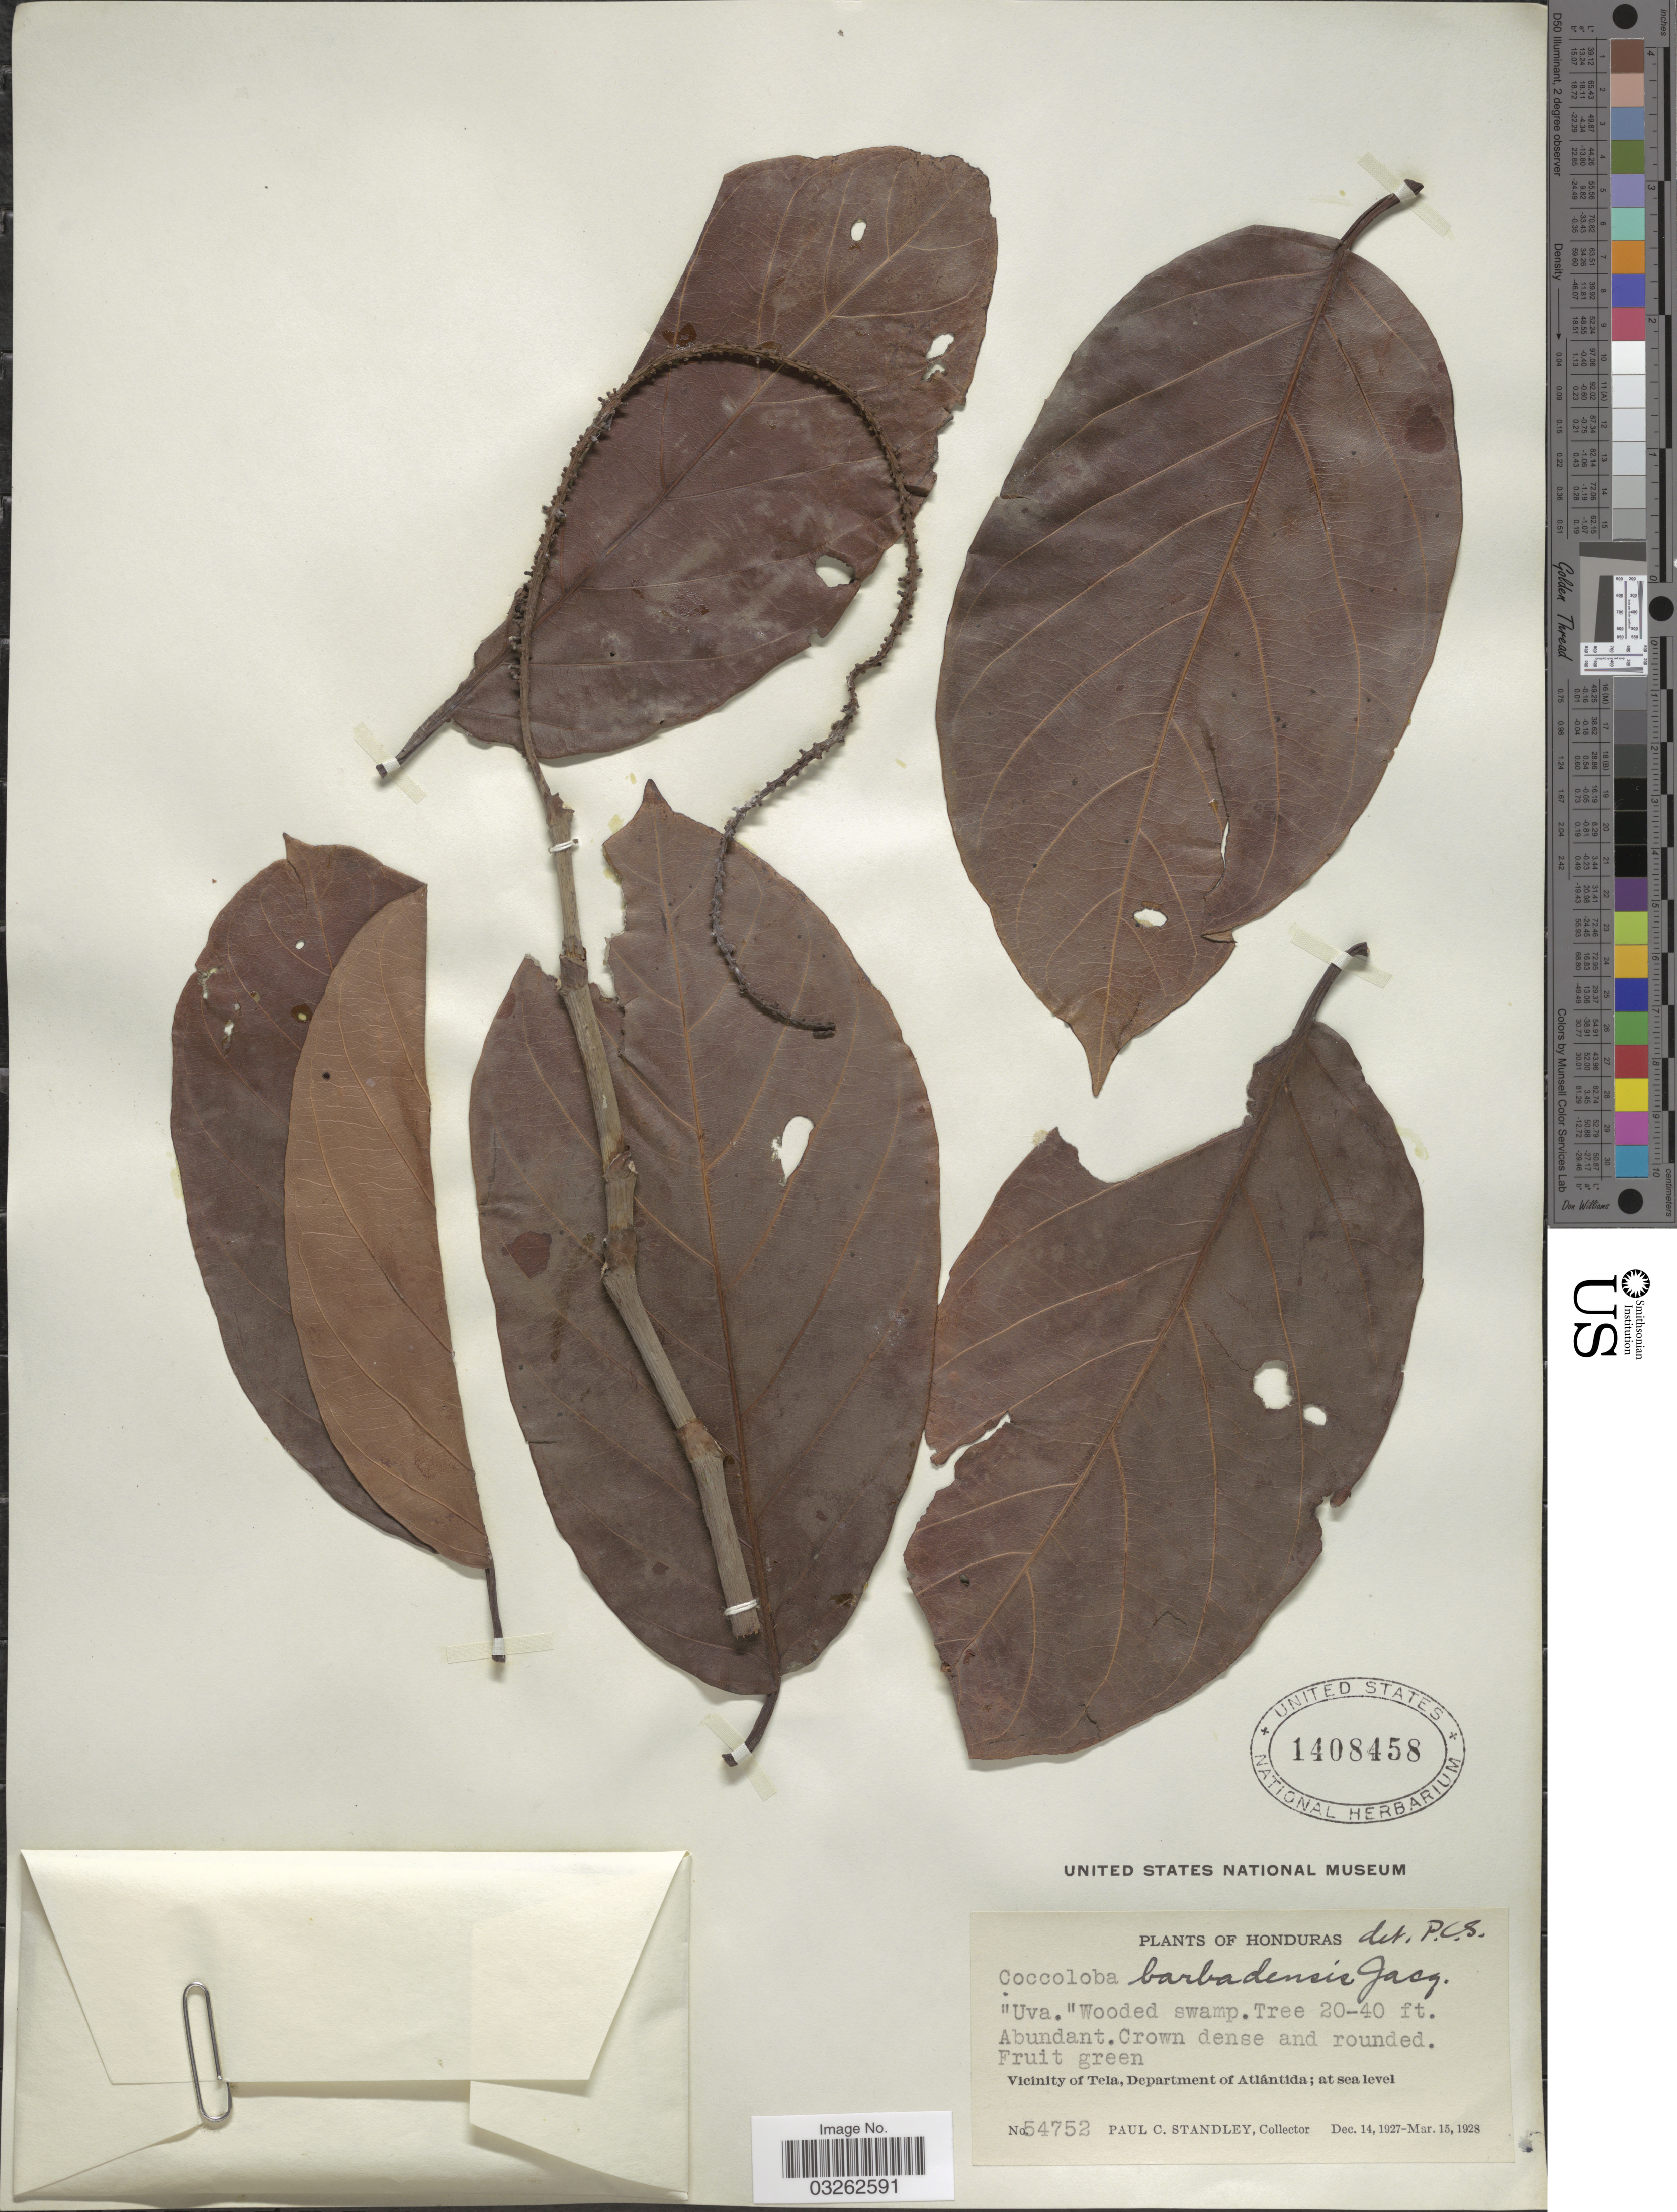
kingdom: Plantae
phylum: Tracheophyta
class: Magnoliopsida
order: Caryophyllales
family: Polygonaceae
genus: Coccoloba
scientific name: Coccoloba barbadensis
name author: Jacq.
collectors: P. C. Standley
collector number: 54752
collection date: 1927-12-14/1928-03-15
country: Honduras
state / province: Atlántida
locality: Vicinity of Tela, Department of Atlántida.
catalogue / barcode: US 1408458